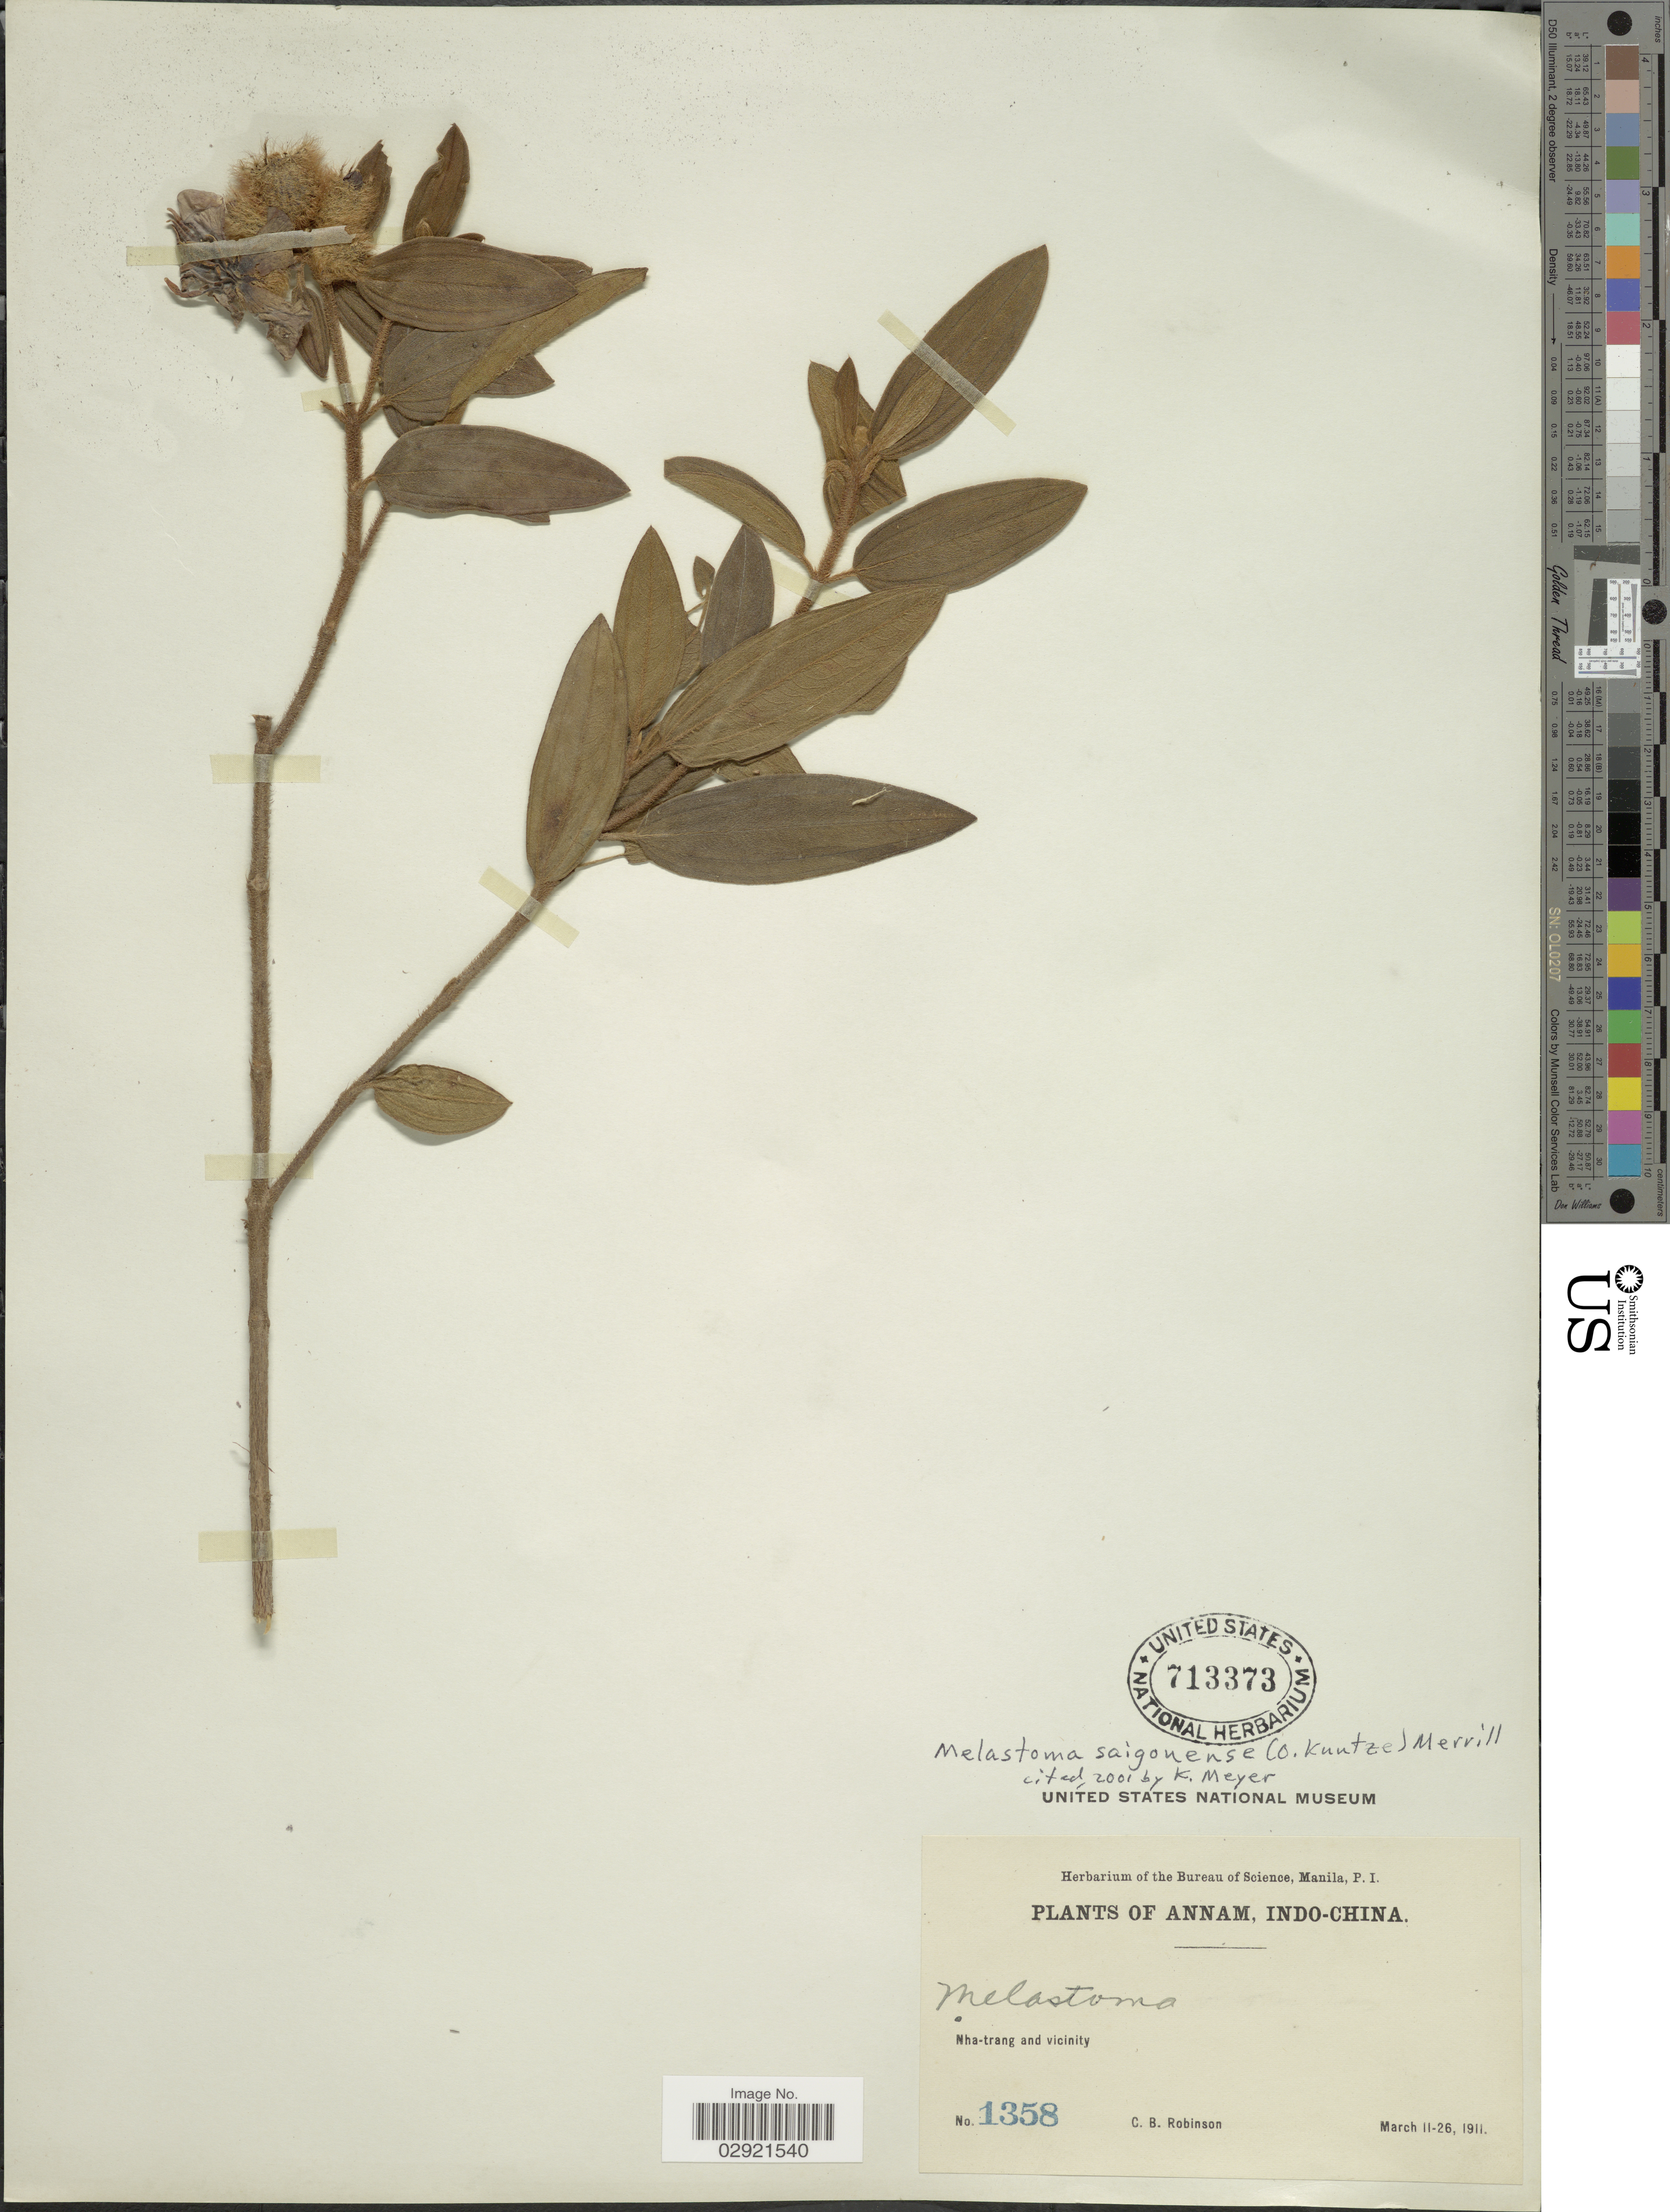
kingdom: Plantae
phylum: Tracheophyta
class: Magnoliopsida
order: Myrtales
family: Melastomataceae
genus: Melastoma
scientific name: Melastoma saigonense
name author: (Kuntze) Merr.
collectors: C. Robinson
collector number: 1358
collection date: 1911-03-11/1911-03-26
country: Vietnam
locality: Annam, Indo-China. Nha-trang and vicinity.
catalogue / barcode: US 713373